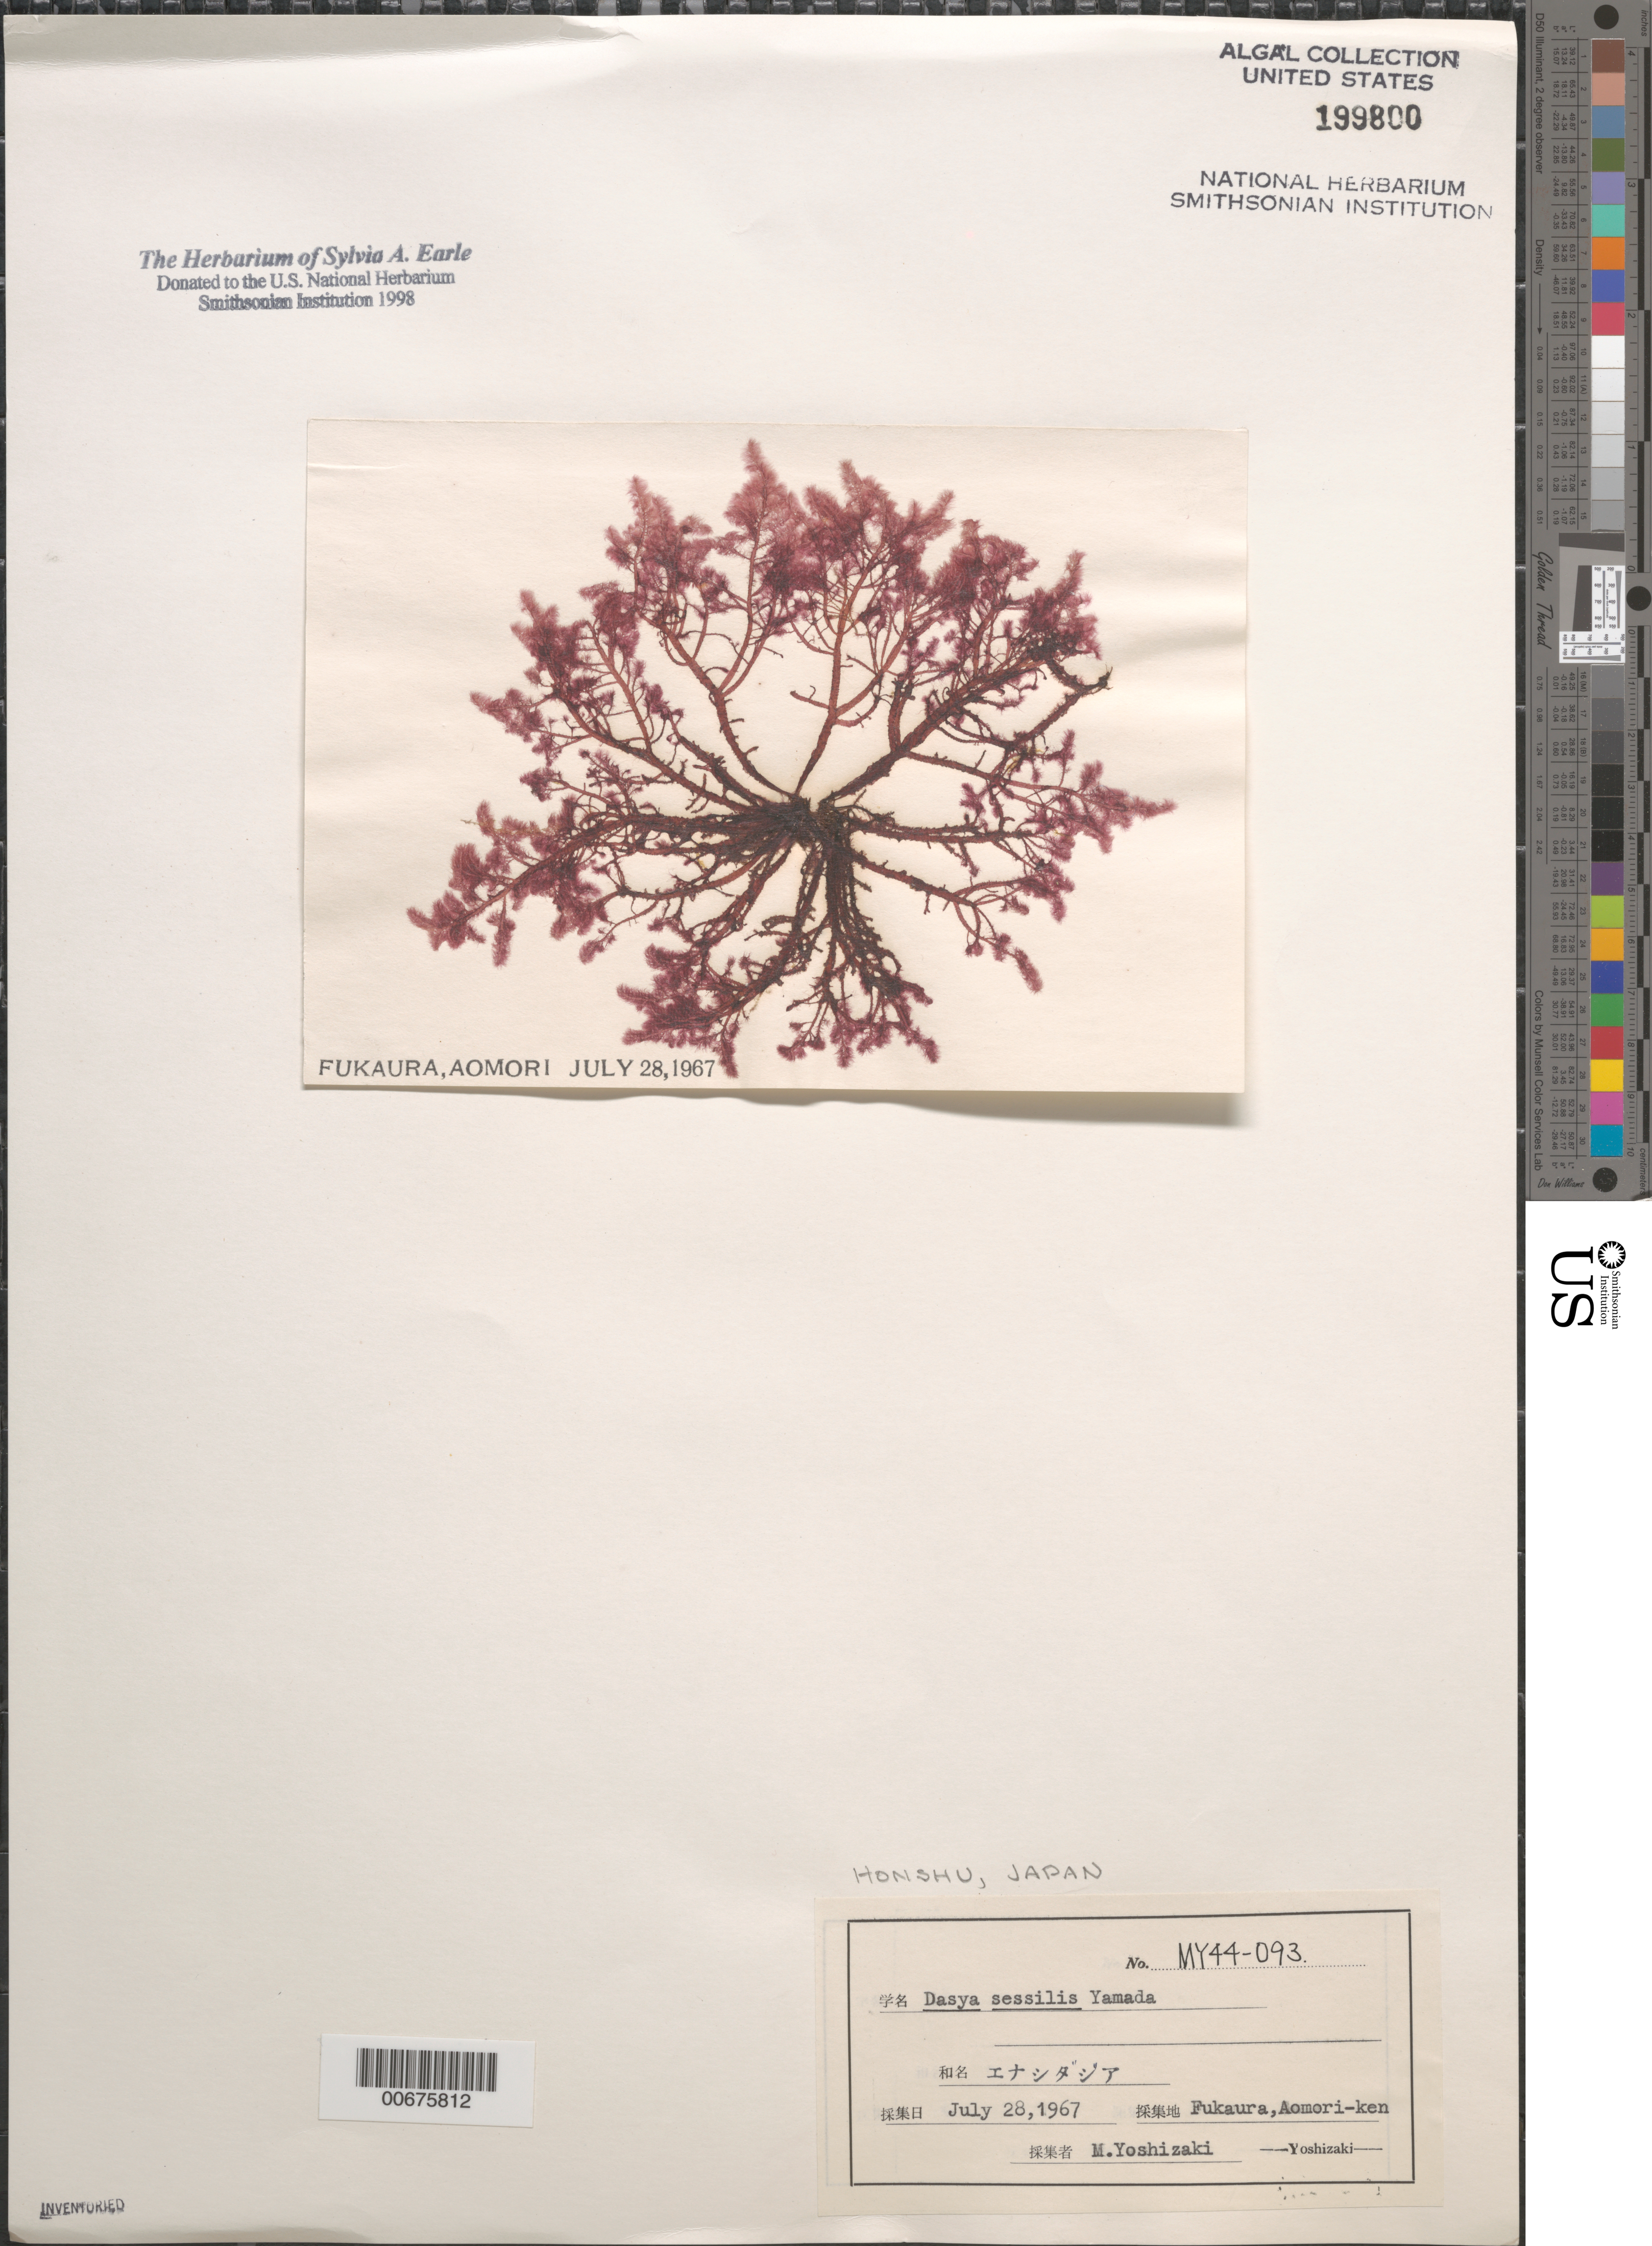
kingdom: Plantae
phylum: Rhodophyta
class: Florideophyceae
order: Ceramiales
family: Dasyaceae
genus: Dasysiphonia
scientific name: Dasysiphonia sessilis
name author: (Yamada) M.M.Cassidy et al.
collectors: M. Yoshizaki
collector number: My 44-093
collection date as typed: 28 Jul 1967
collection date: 1967-07-28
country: Japan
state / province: Aomori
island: Honshu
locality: Fukaura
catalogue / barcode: US 199800